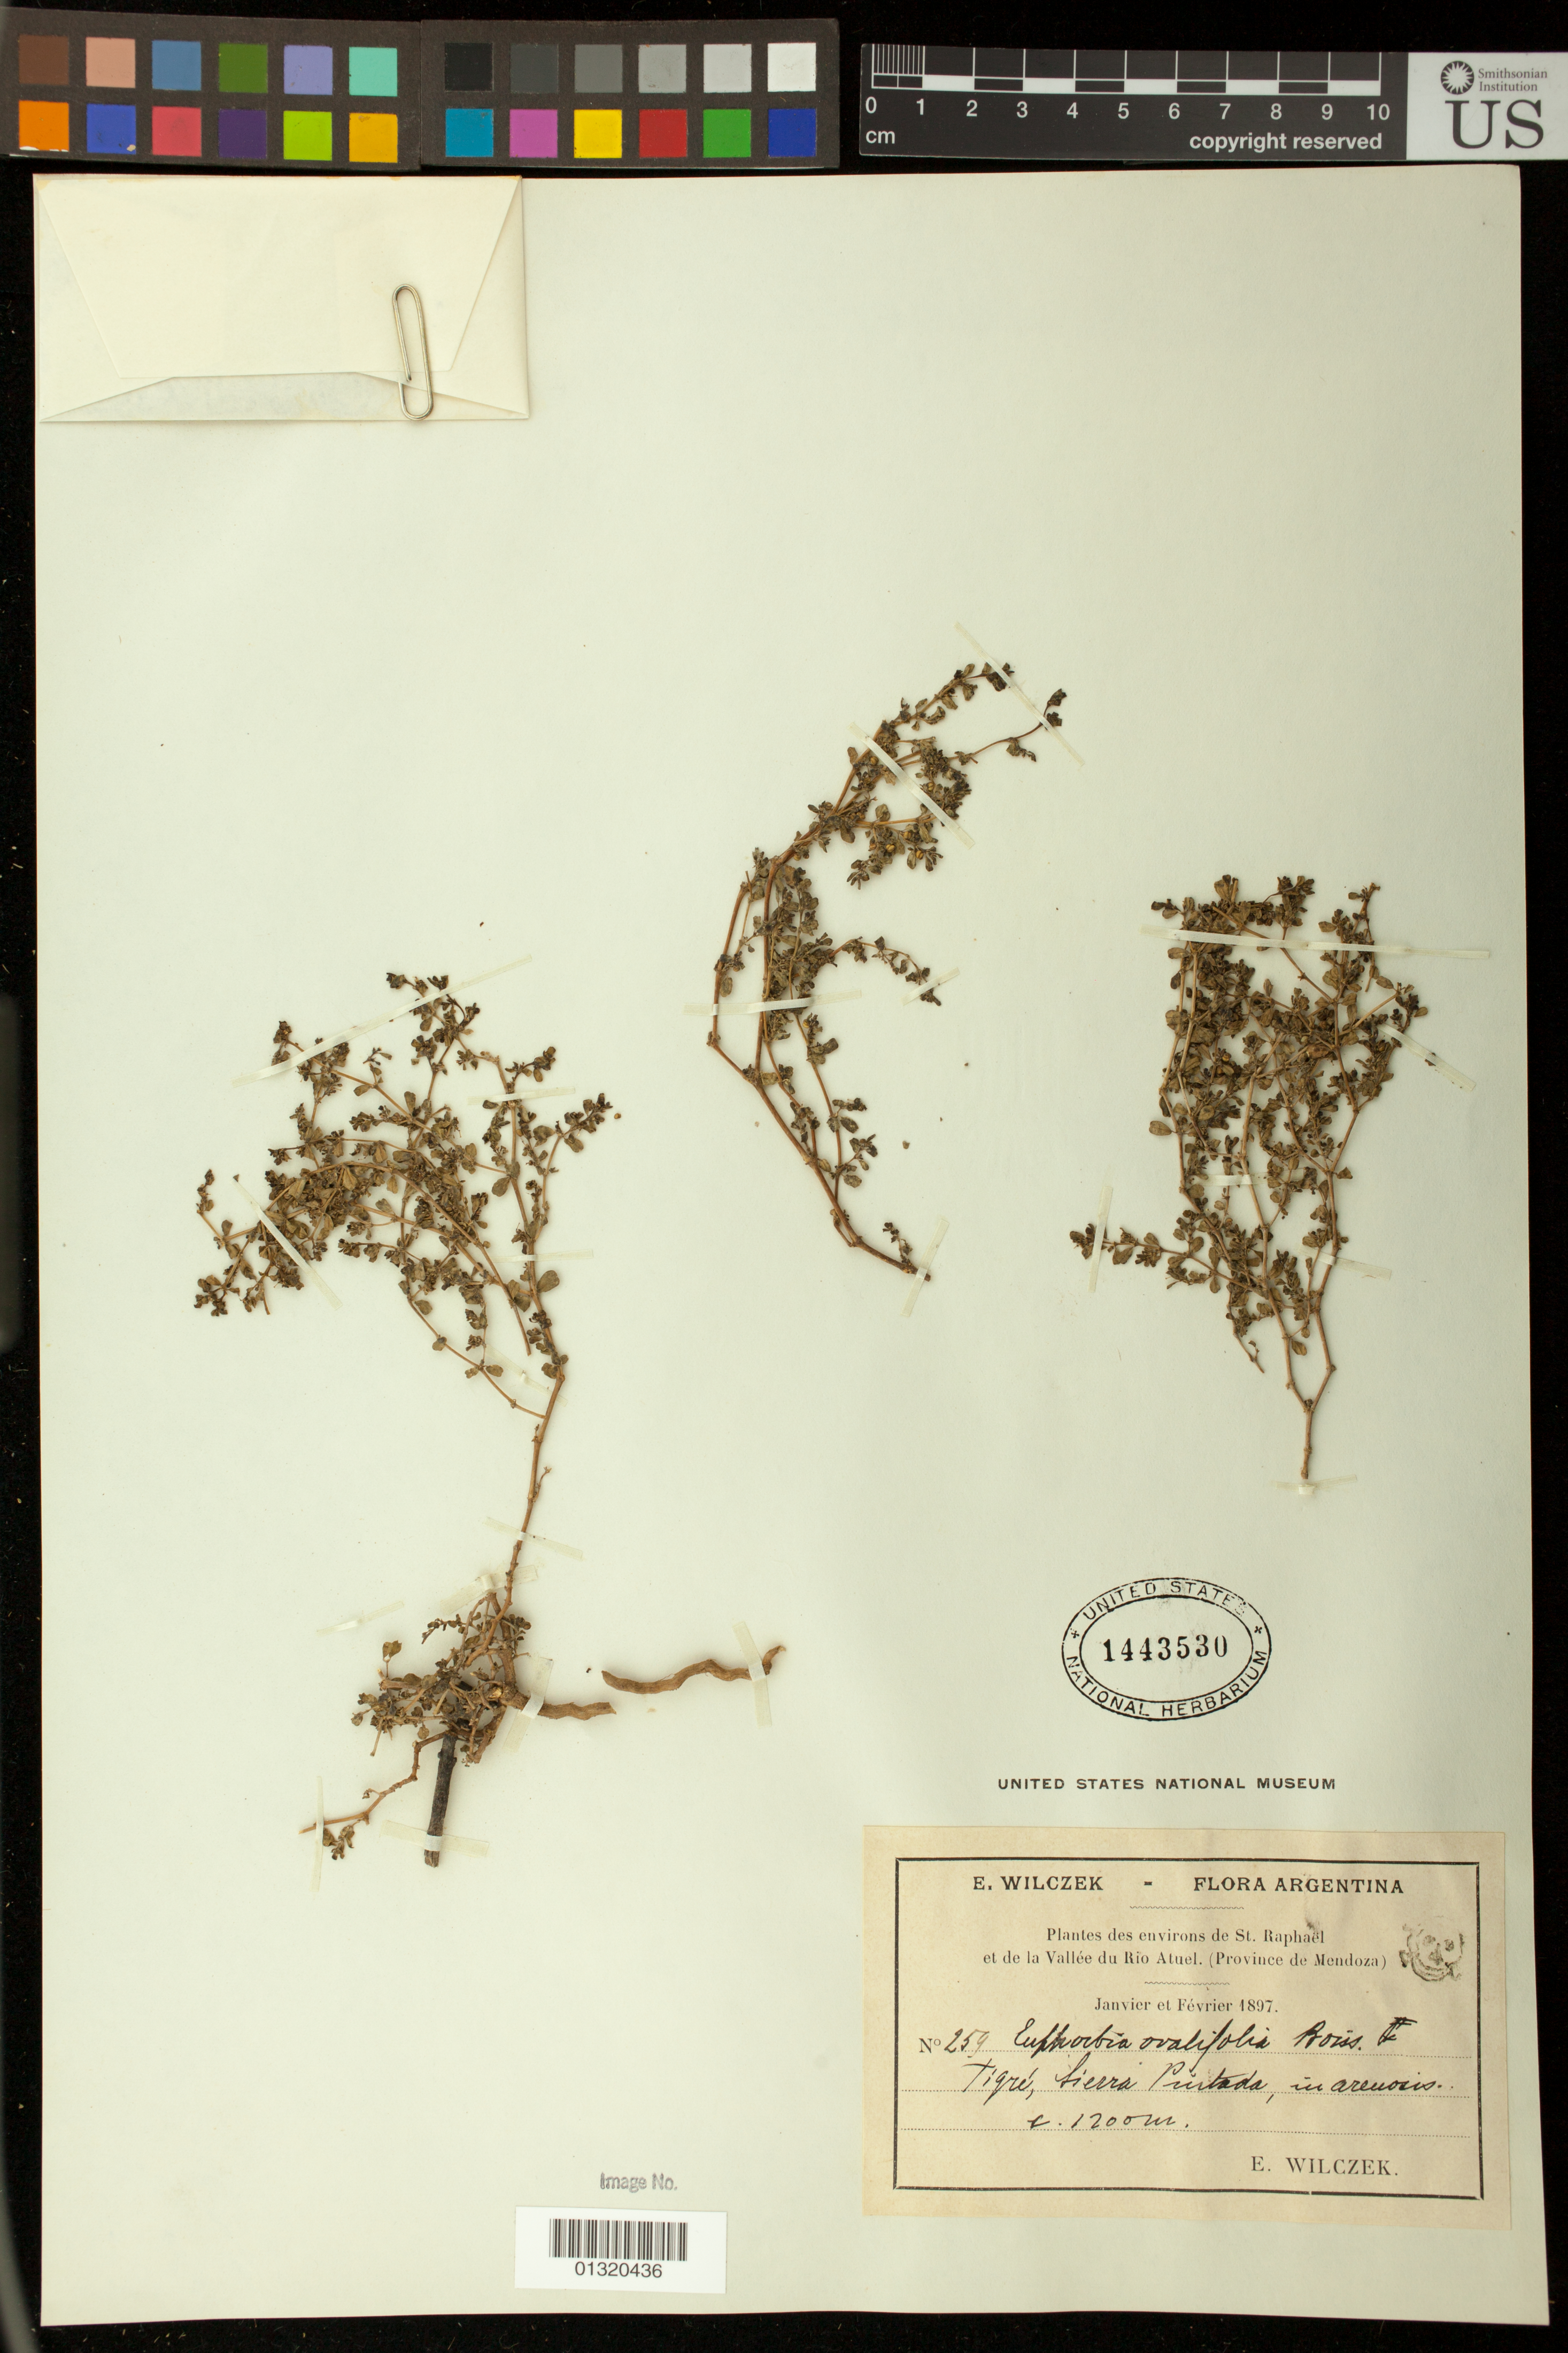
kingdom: Plantae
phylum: Tracheophyta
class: Magnoliopsida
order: Malpighiales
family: Euphorbiaceae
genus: Euphorbia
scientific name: Euphorbia klotzschii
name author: Oudejans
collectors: E. Wilczek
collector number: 259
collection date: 1897-01/1897-02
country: Argentina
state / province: Mendoza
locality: Tigre, Sierra Pintada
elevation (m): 1200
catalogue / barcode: US 1443530